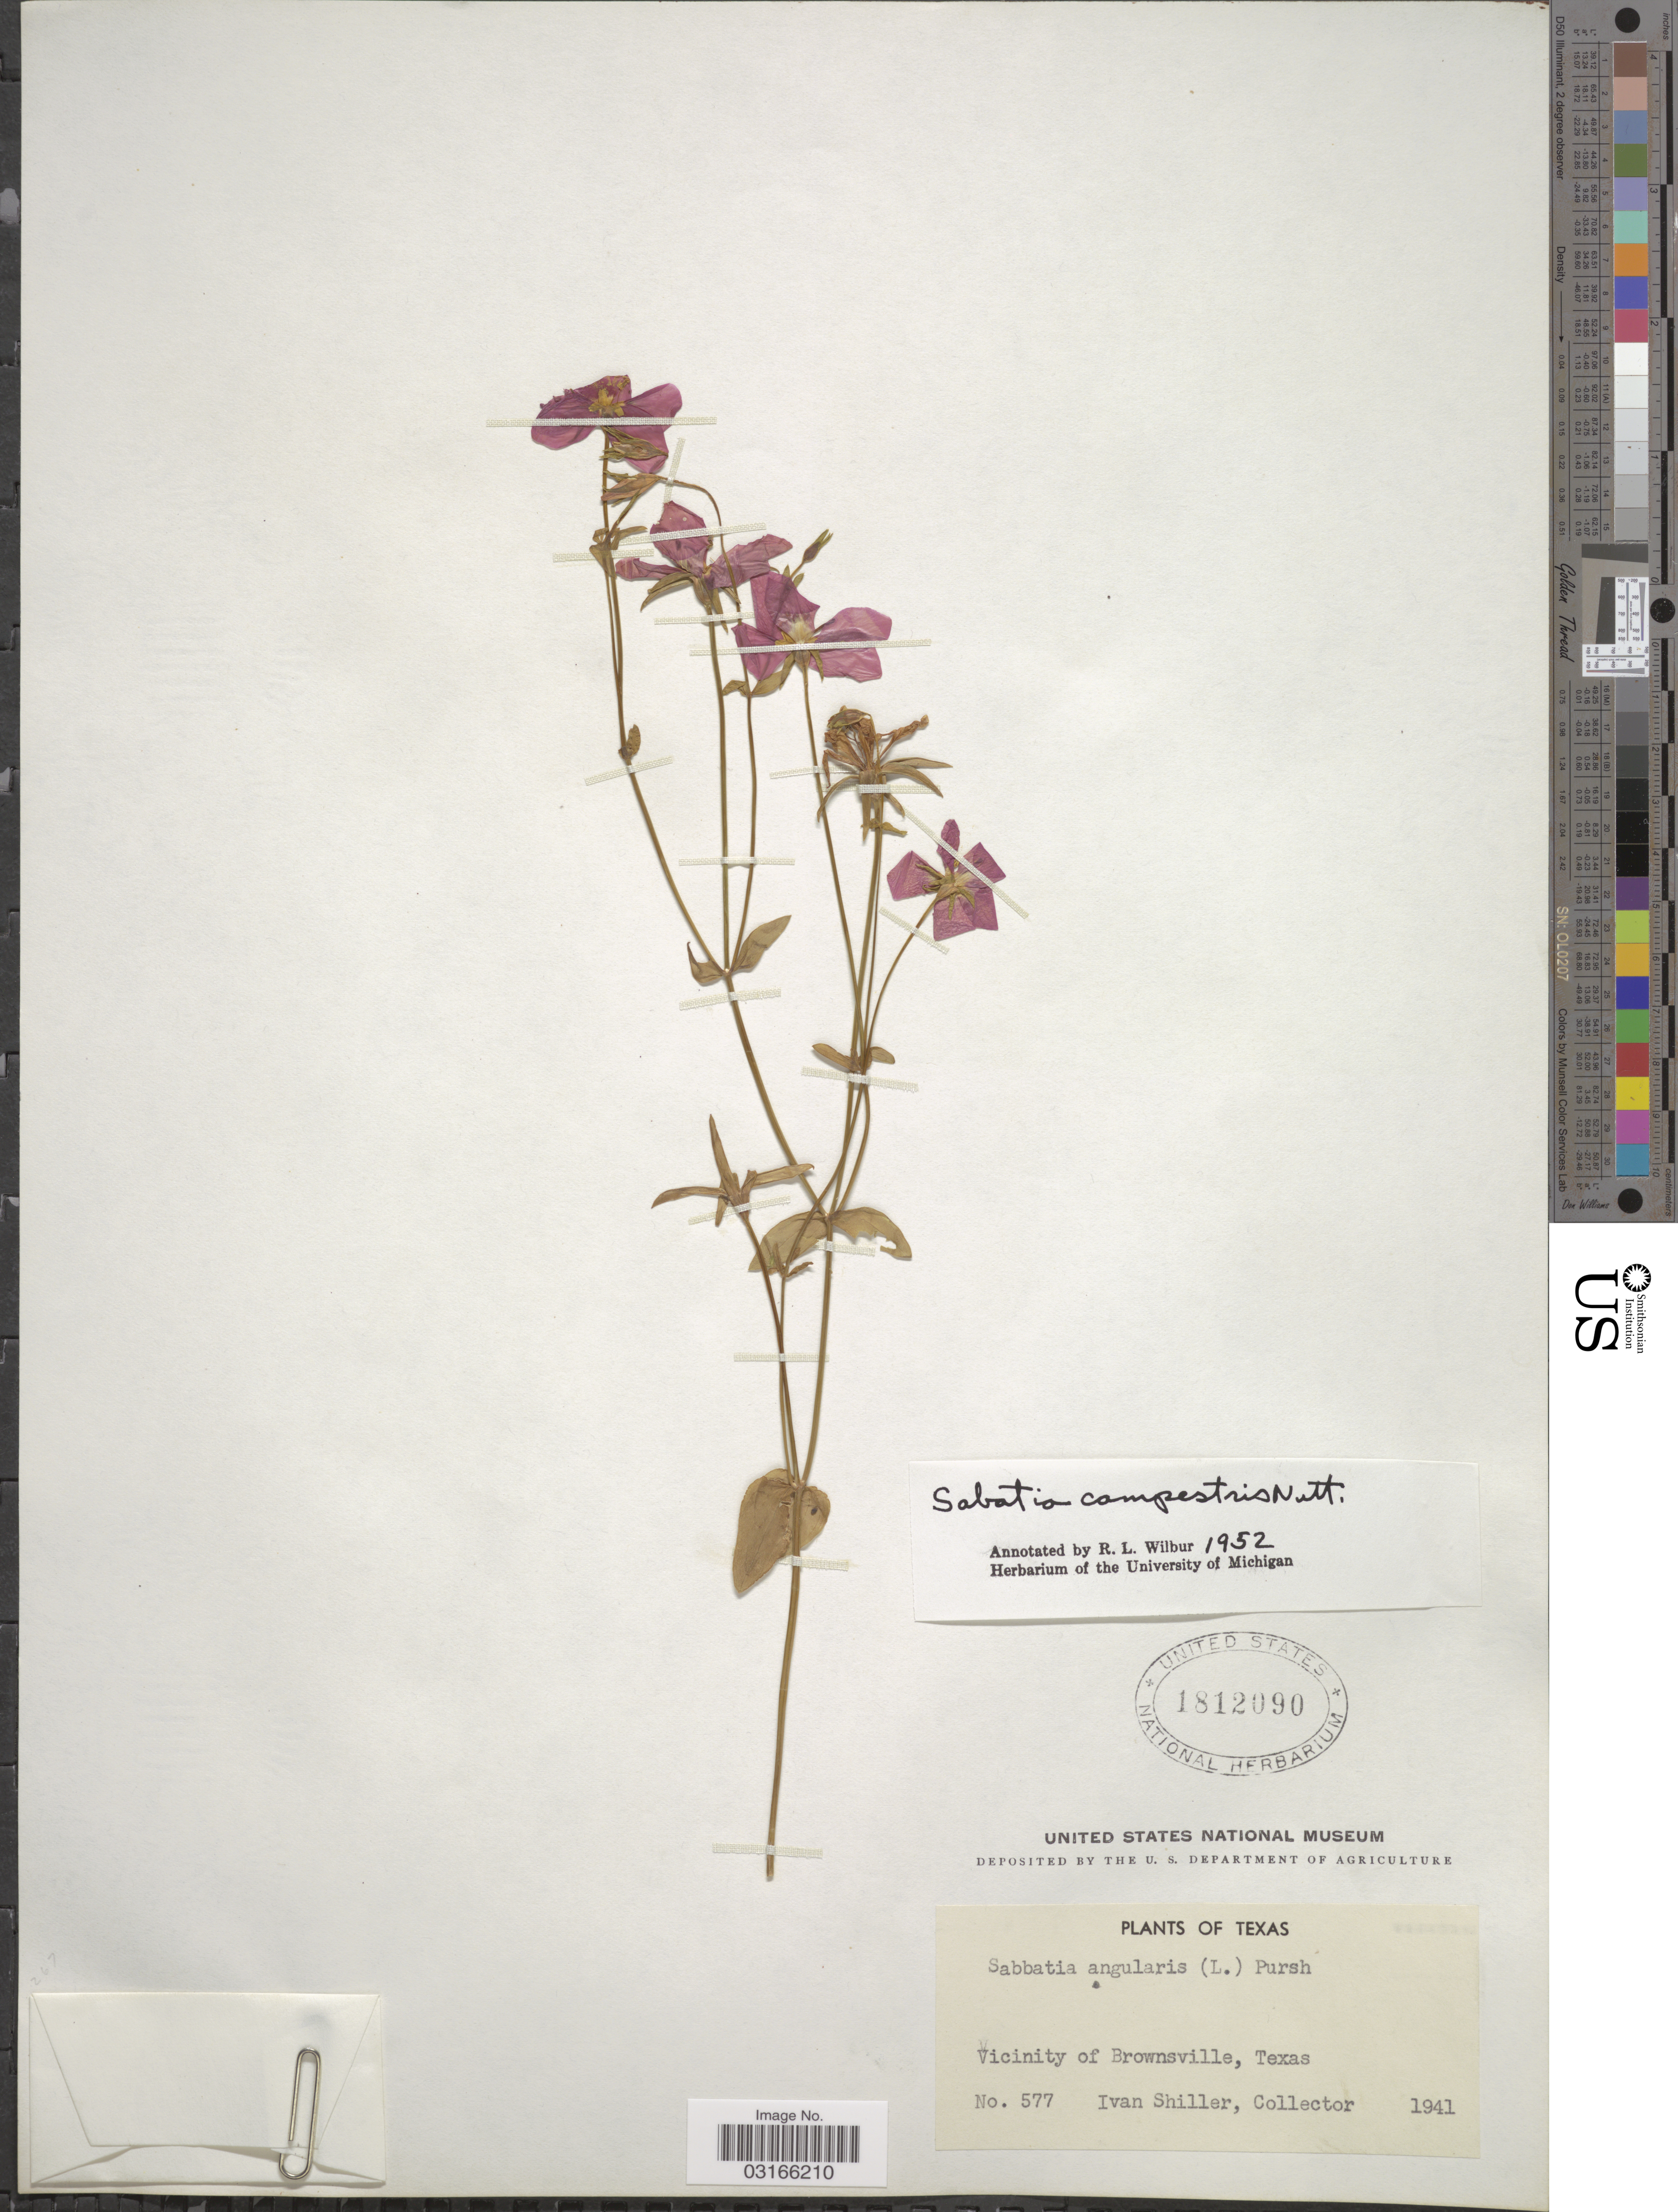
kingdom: Plantae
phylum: Tracheophyta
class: Magnoliopsida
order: Gentianales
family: Gentianaceae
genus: Sabatia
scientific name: Sabatia campestris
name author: Nutt.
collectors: I. Shiller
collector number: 577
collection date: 1941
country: United States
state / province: Texas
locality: Vicinity of Brownsville.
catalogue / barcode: US 1812090